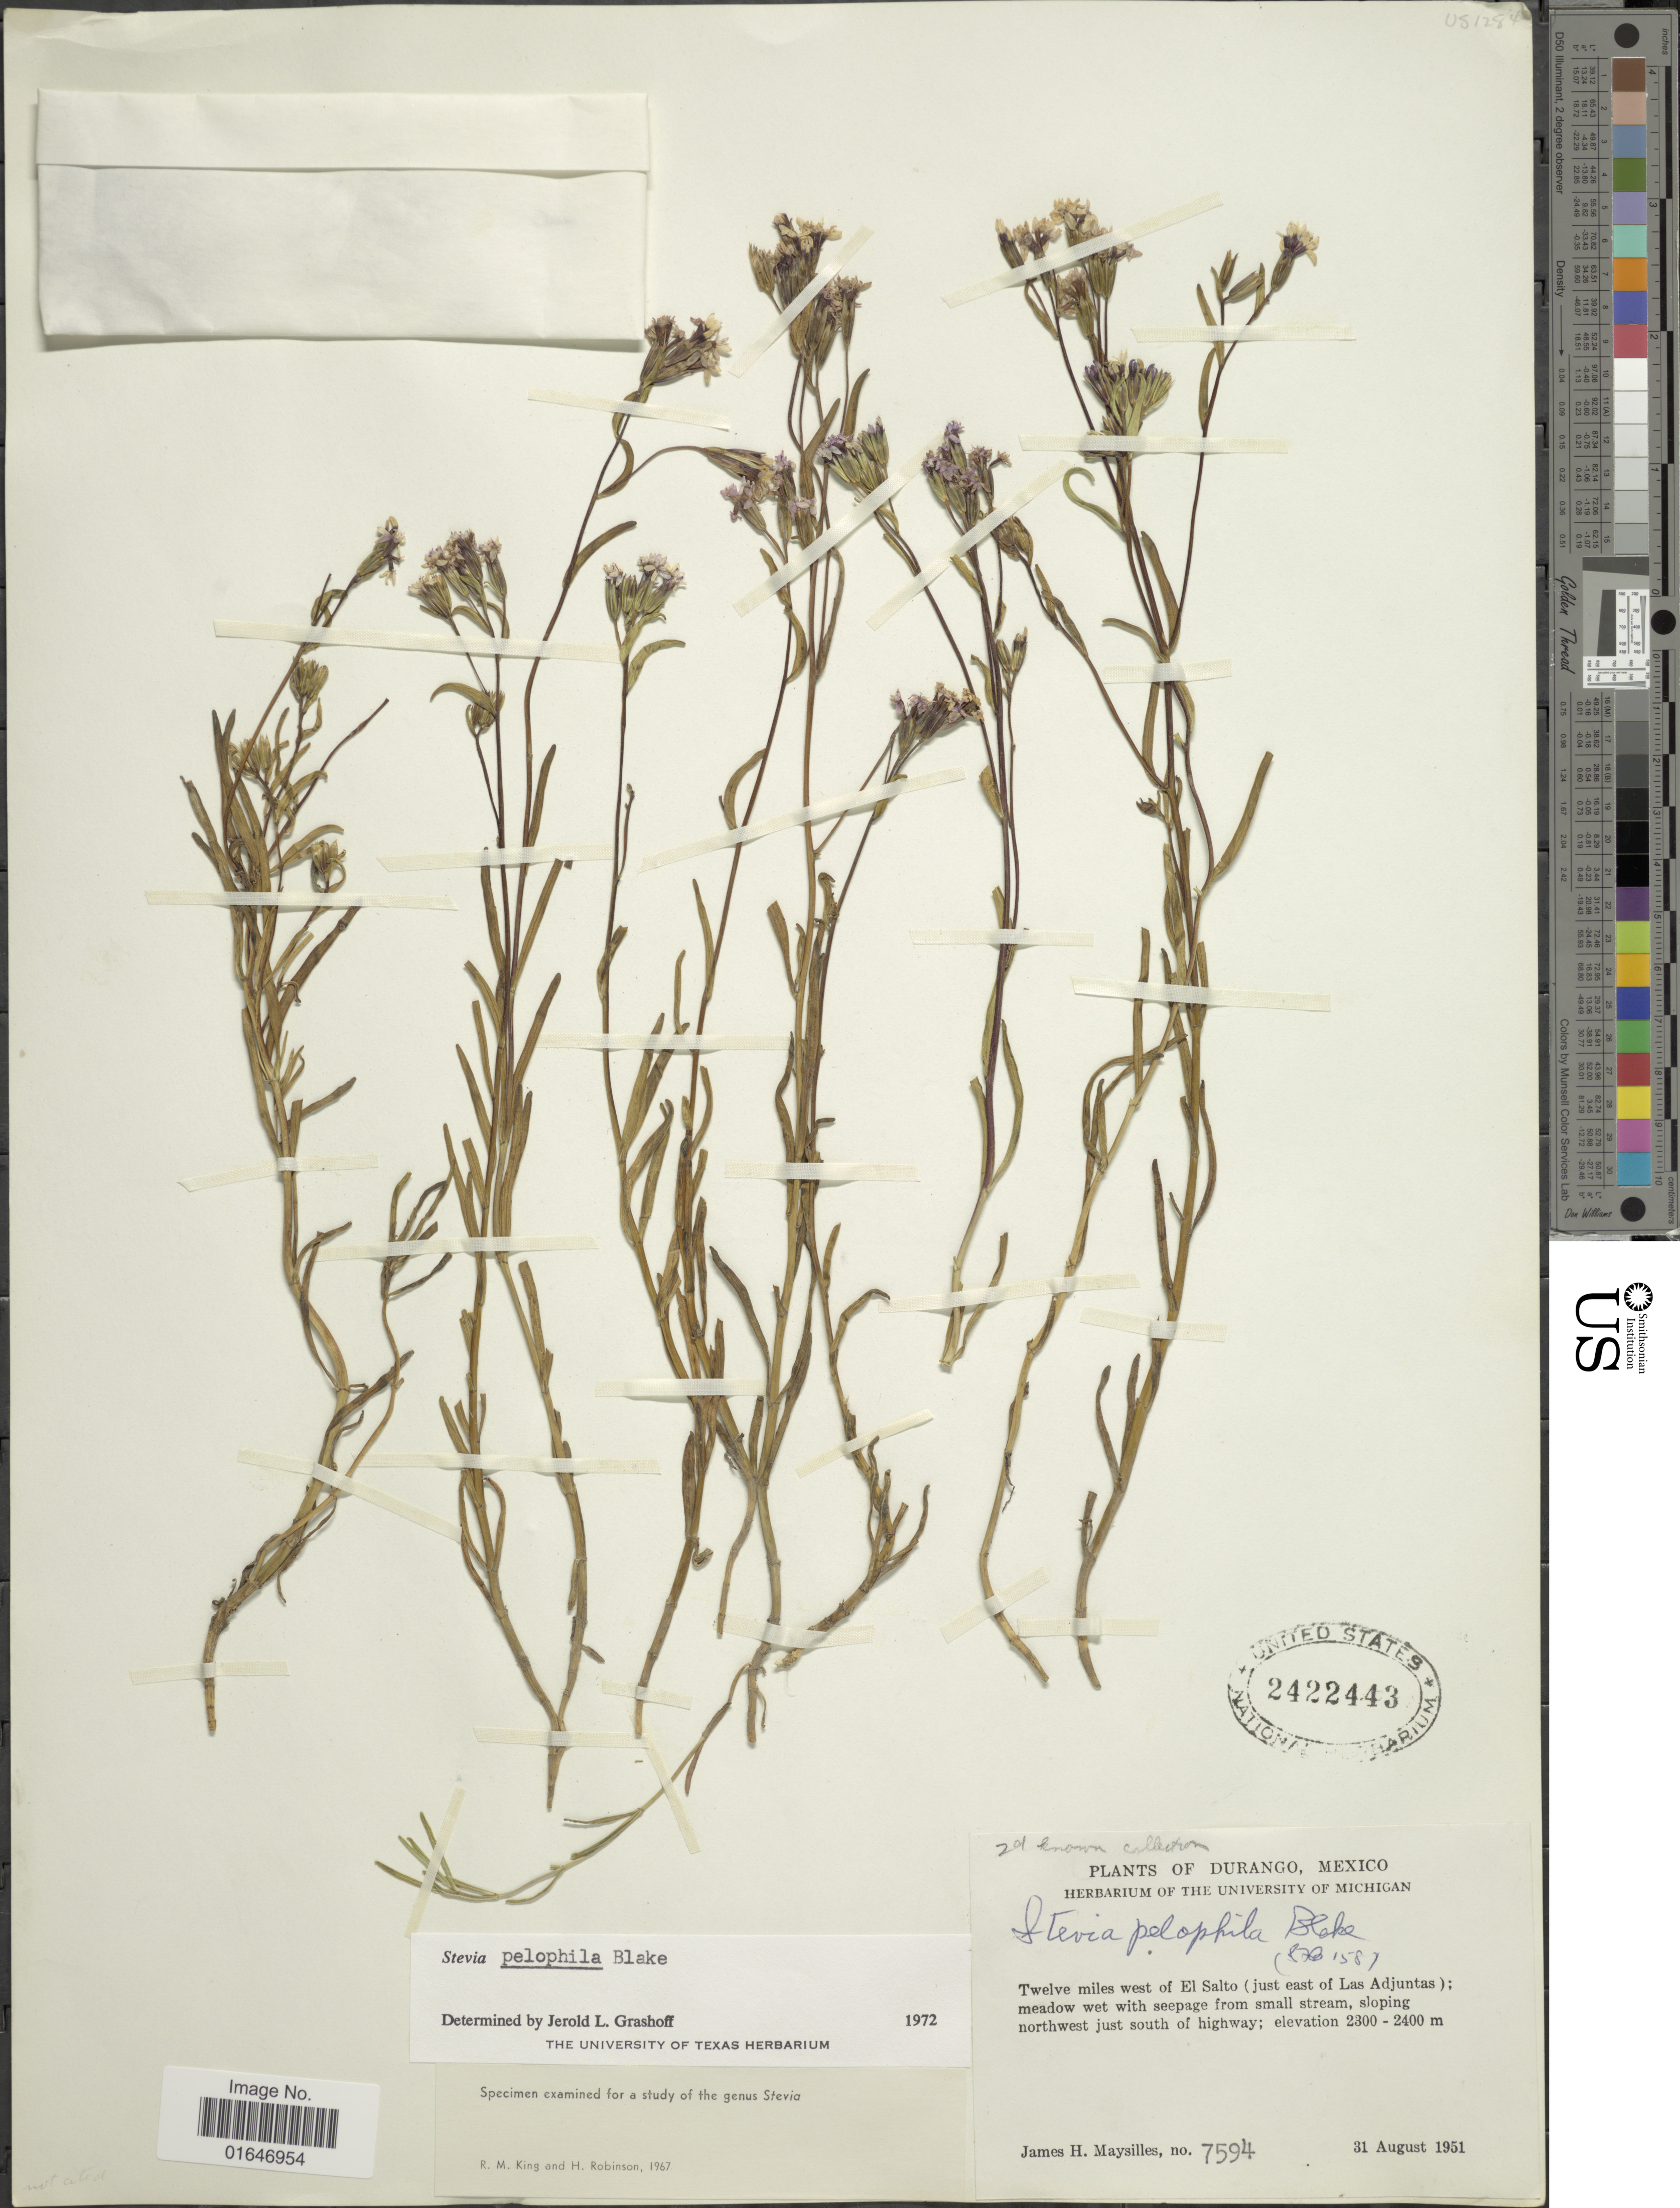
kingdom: Plantae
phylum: Tracheophyta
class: Magnoliopsida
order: Asterales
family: Asteraceae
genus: Stevia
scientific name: Stevia pelophila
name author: S.F. Blake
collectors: J. Maysilles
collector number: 7594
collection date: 1951-08-31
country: Mexico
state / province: Durango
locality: Twelve miles west of El Salto (just east of Las Adjuntas); meadow wet with seepage from small stream, sloping northwest just south of highway.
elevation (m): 2300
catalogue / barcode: US 2422443